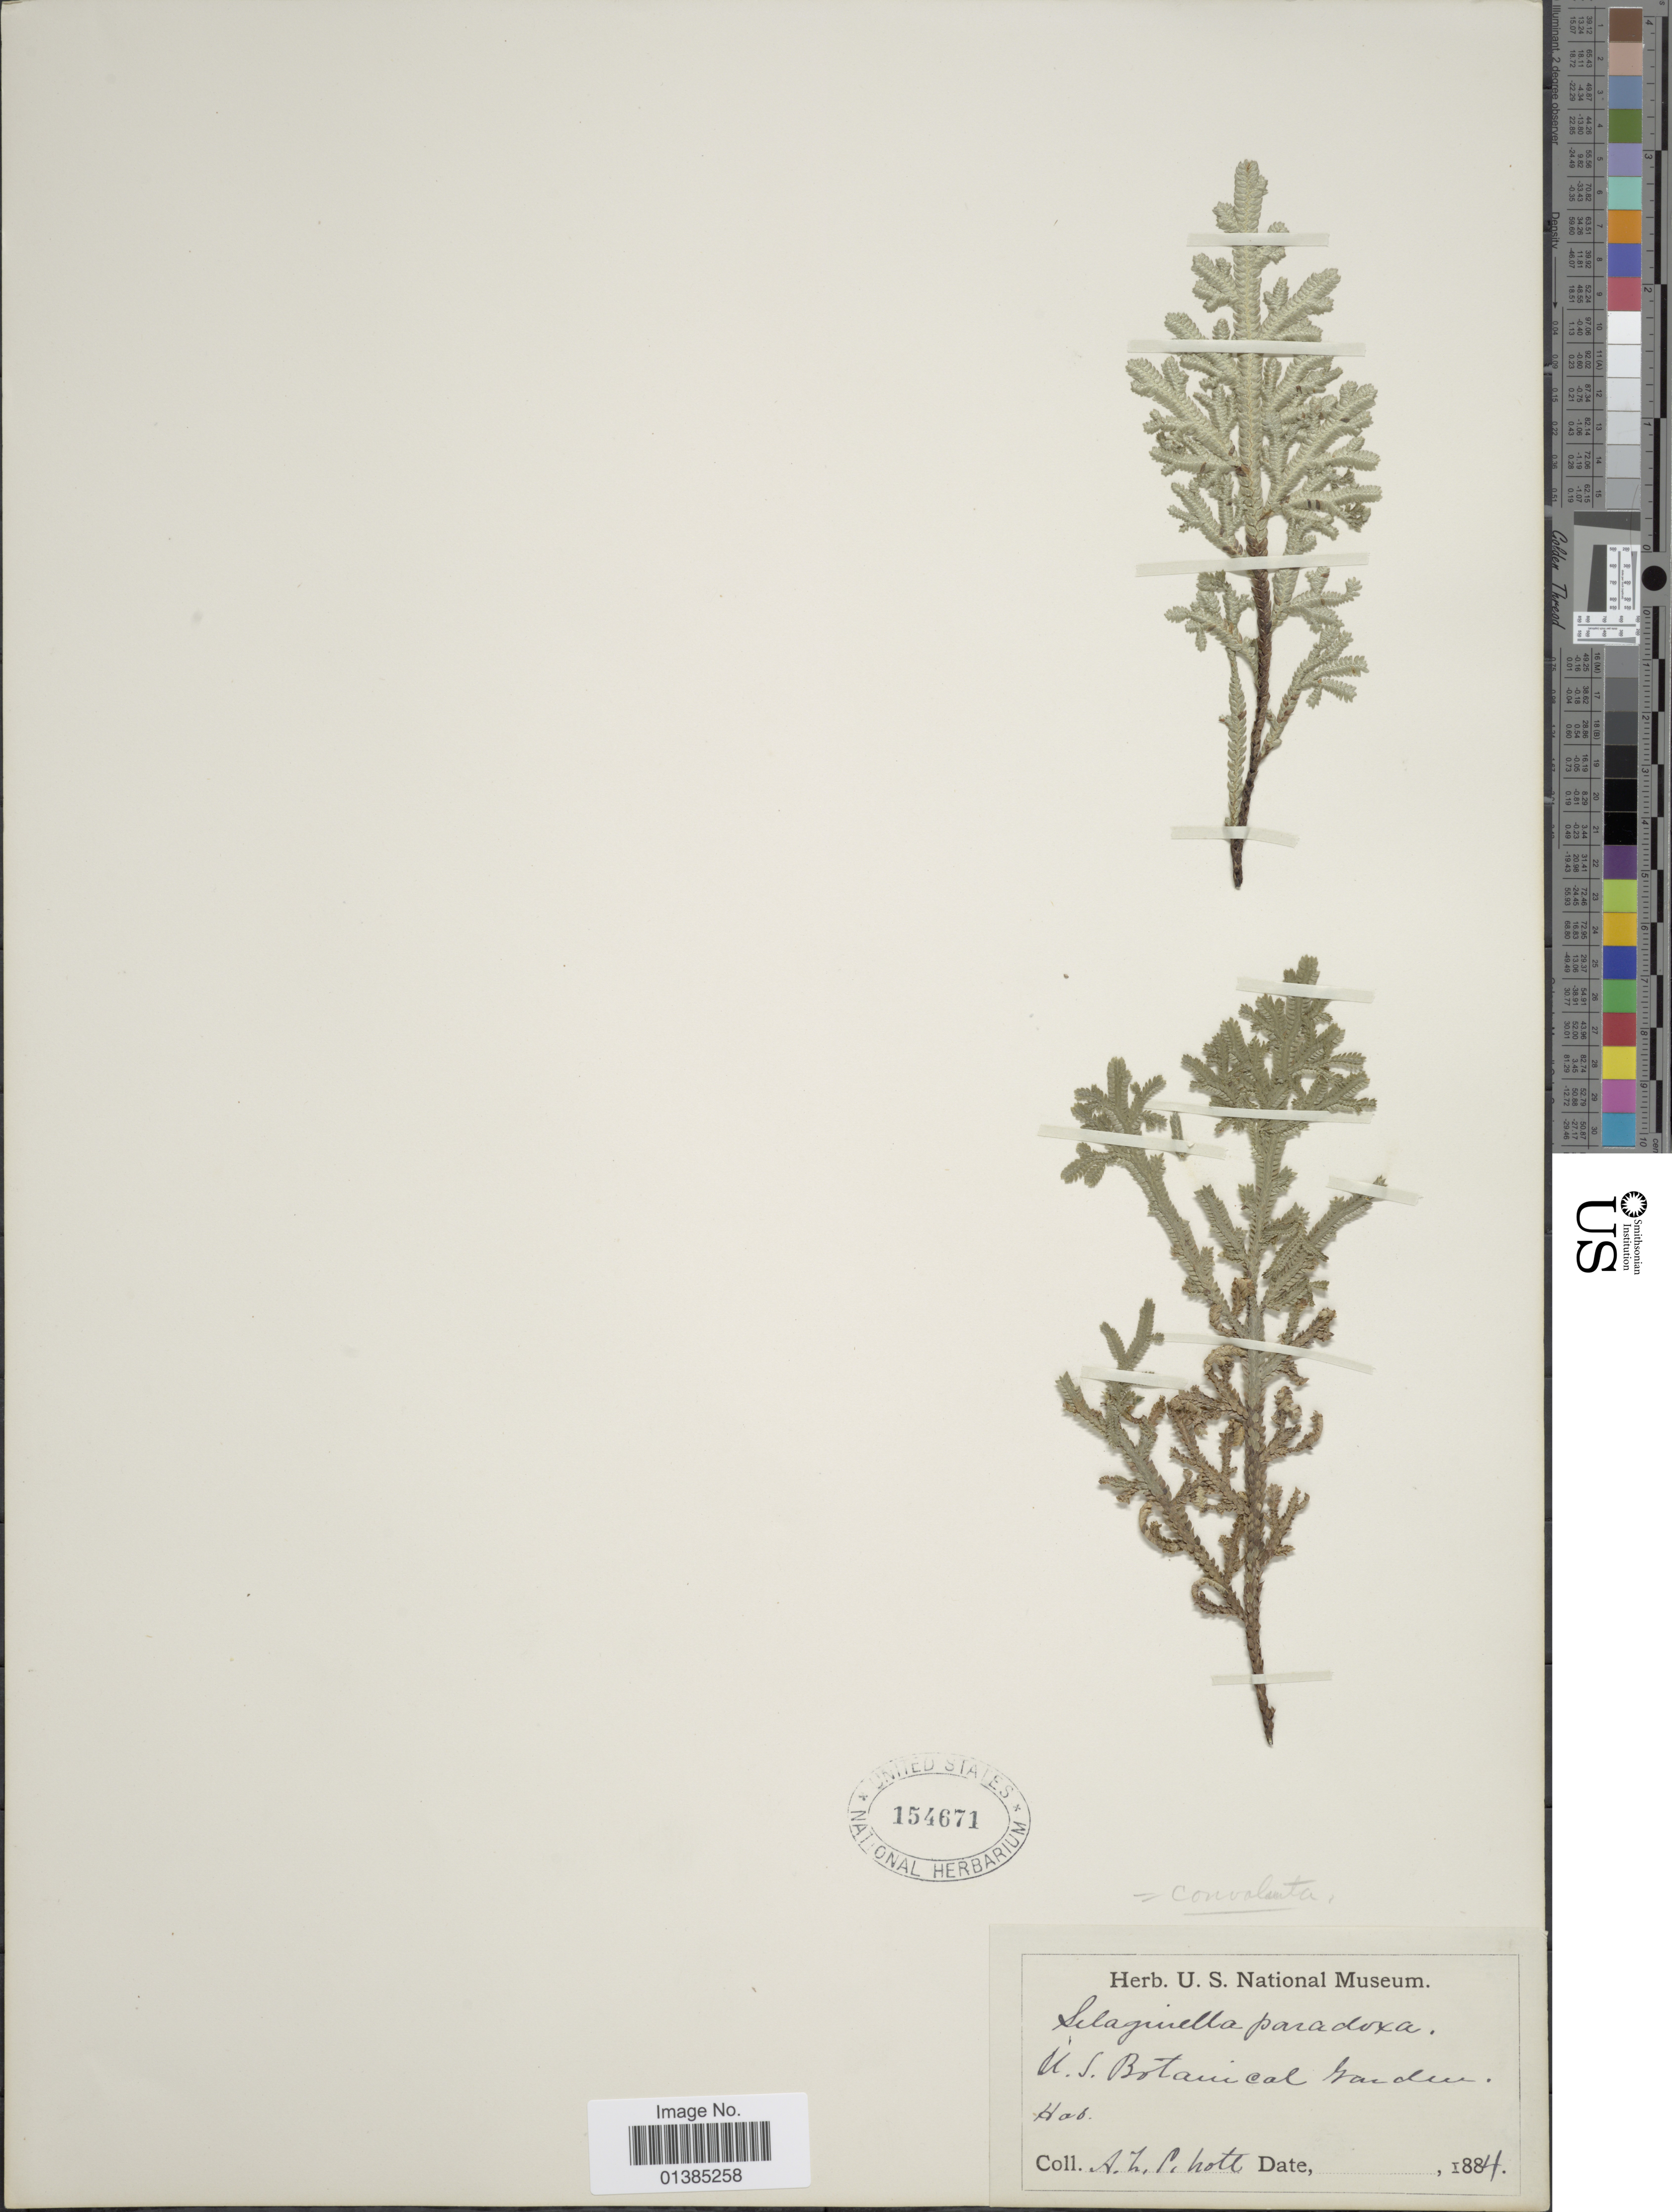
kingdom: Plantae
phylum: Tracheophyta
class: Lycopodiopsida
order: Selaginellales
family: Selaginellaceae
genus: Selaginella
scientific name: Selaginella convoluta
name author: (Arn.) Spring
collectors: A. L. Schott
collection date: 1884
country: United States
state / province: District of Columbia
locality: U.S. Botanical Garden.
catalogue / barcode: US 154671